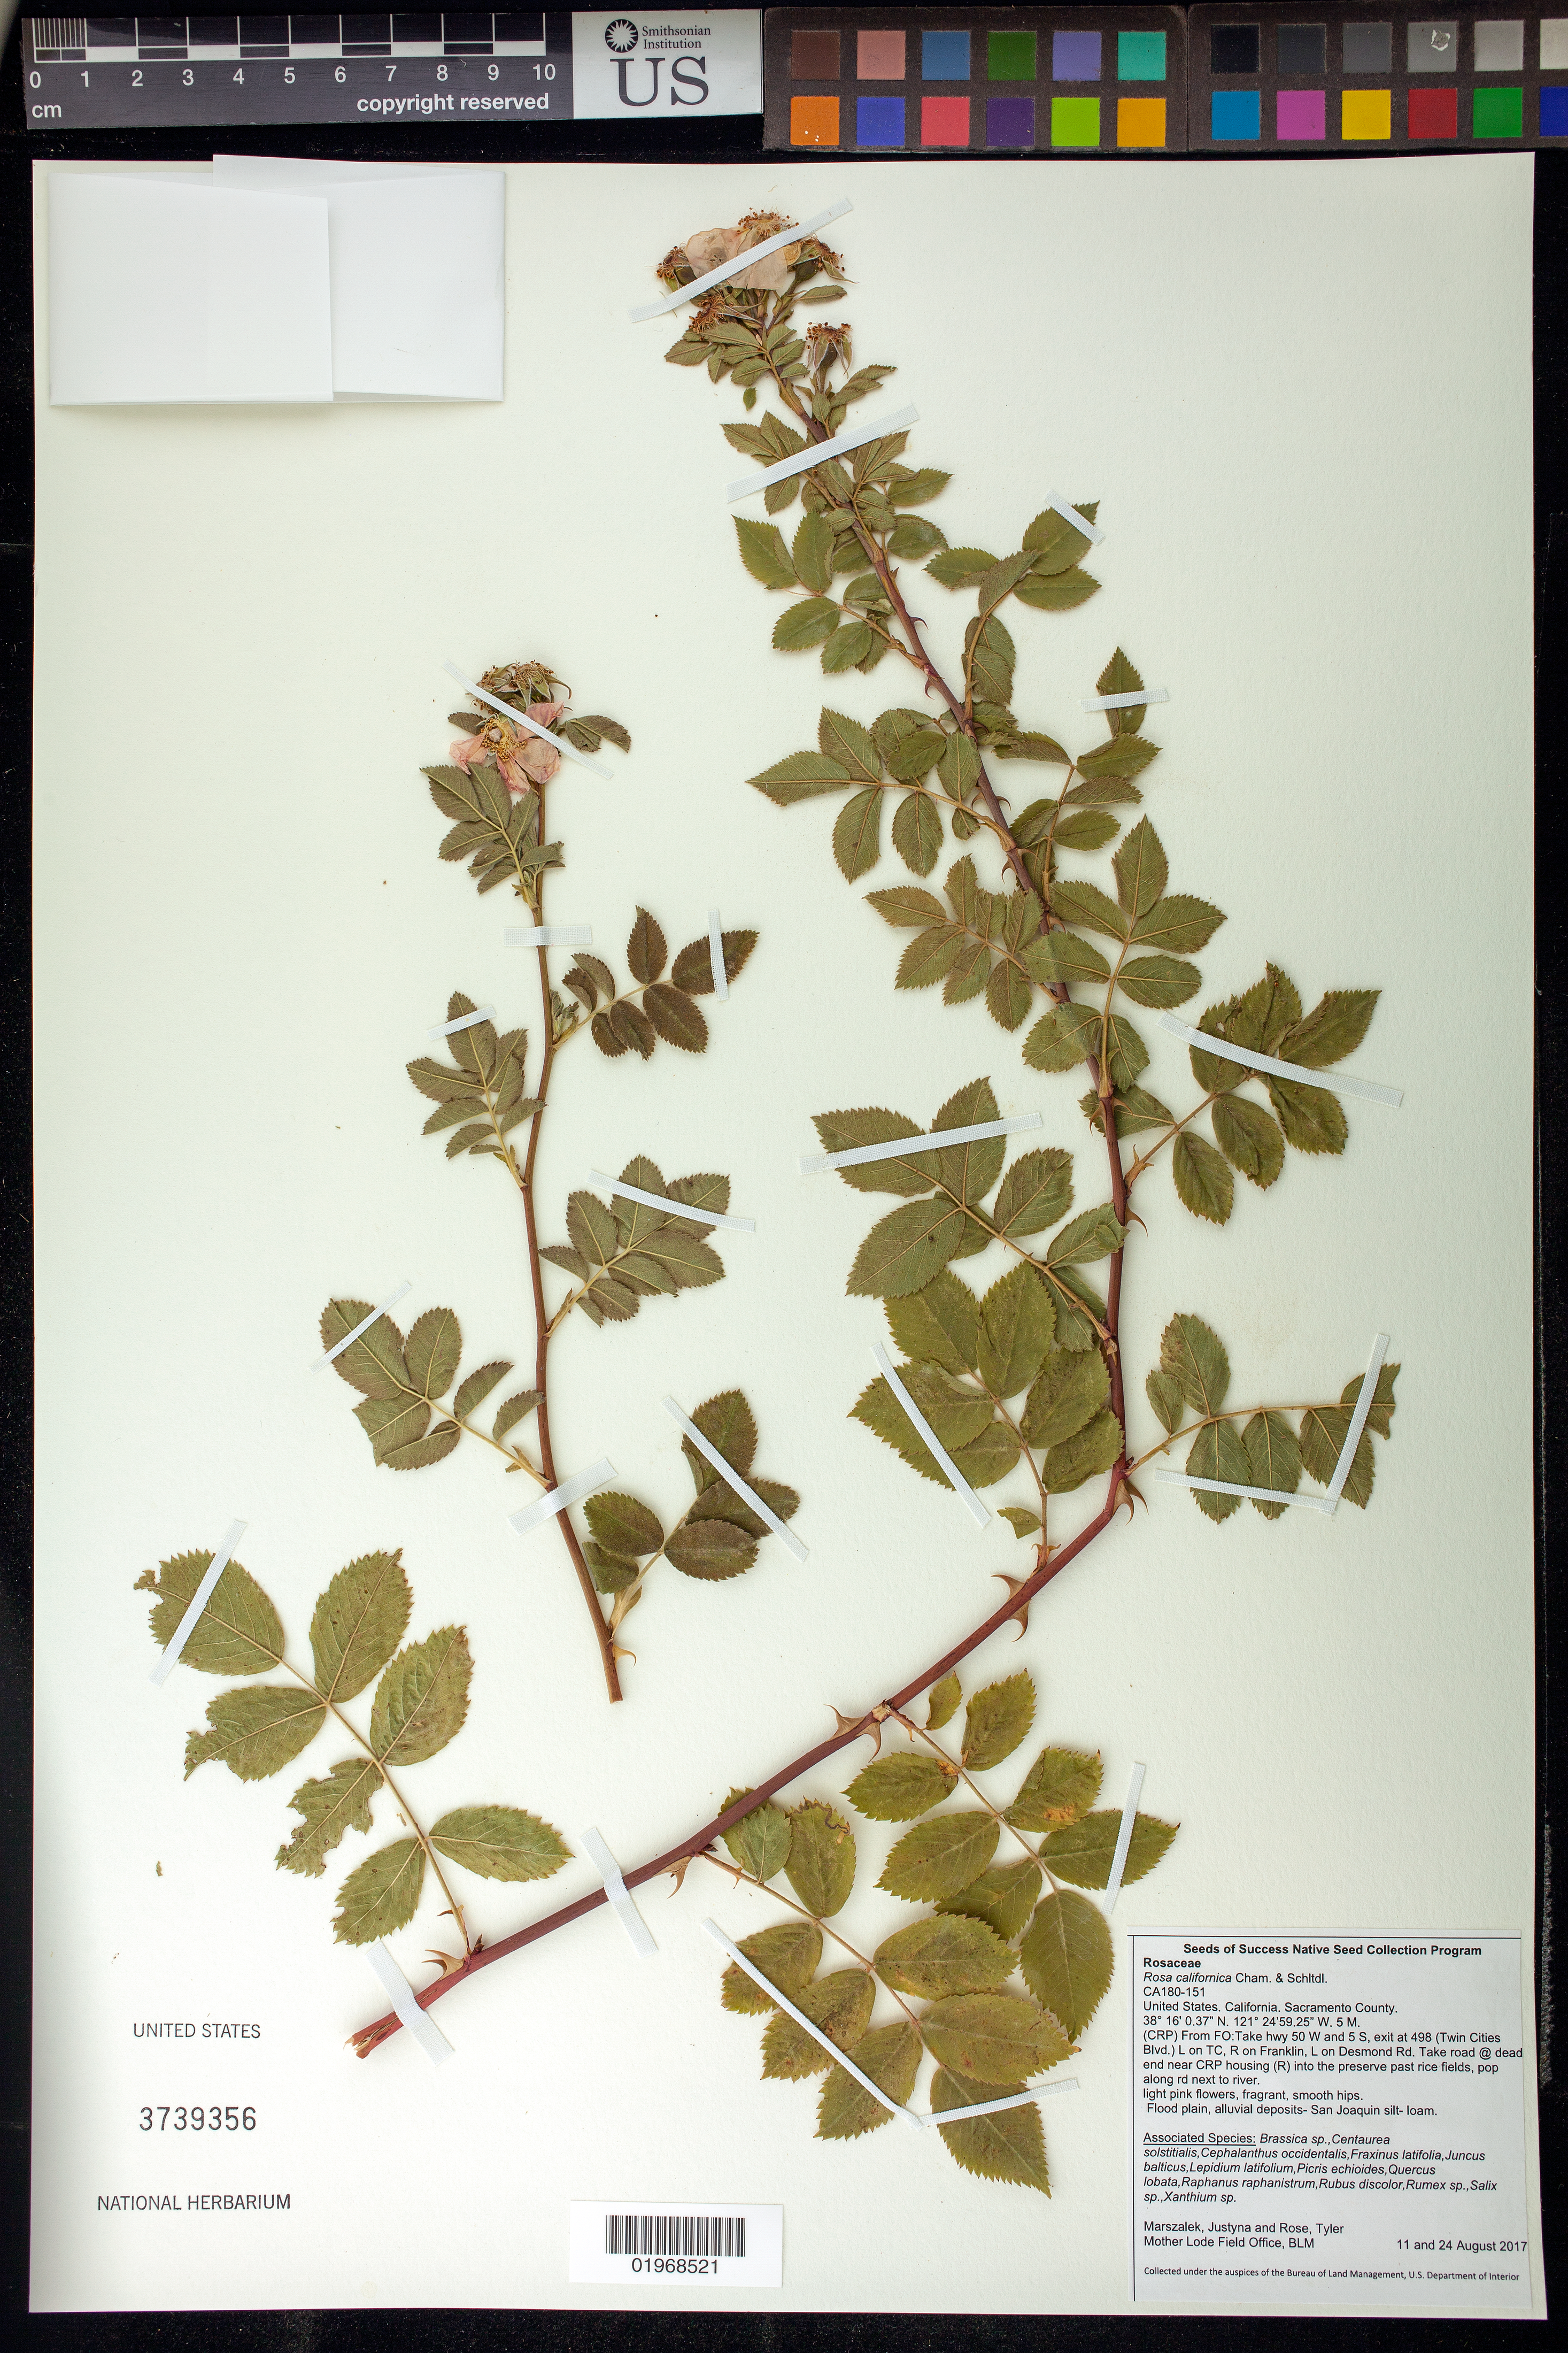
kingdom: Plantae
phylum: Tracheophyta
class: Magnoliopsida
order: Rosales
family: Rosaceae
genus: Rosa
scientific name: Rosa californica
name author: Cham. & Schltdl.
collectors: J. Marszalek & T. Rose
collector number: CA180-151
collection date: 2017-08-11,2017-08-24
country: United States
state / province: California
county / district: Sacramento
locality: Hwy 50 W, exit 498 (Twin Cities Blvd), left on Desmond Rd, next to river.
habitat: Flood plain, alluvial deposits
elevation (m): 5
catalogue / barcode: US 3739356